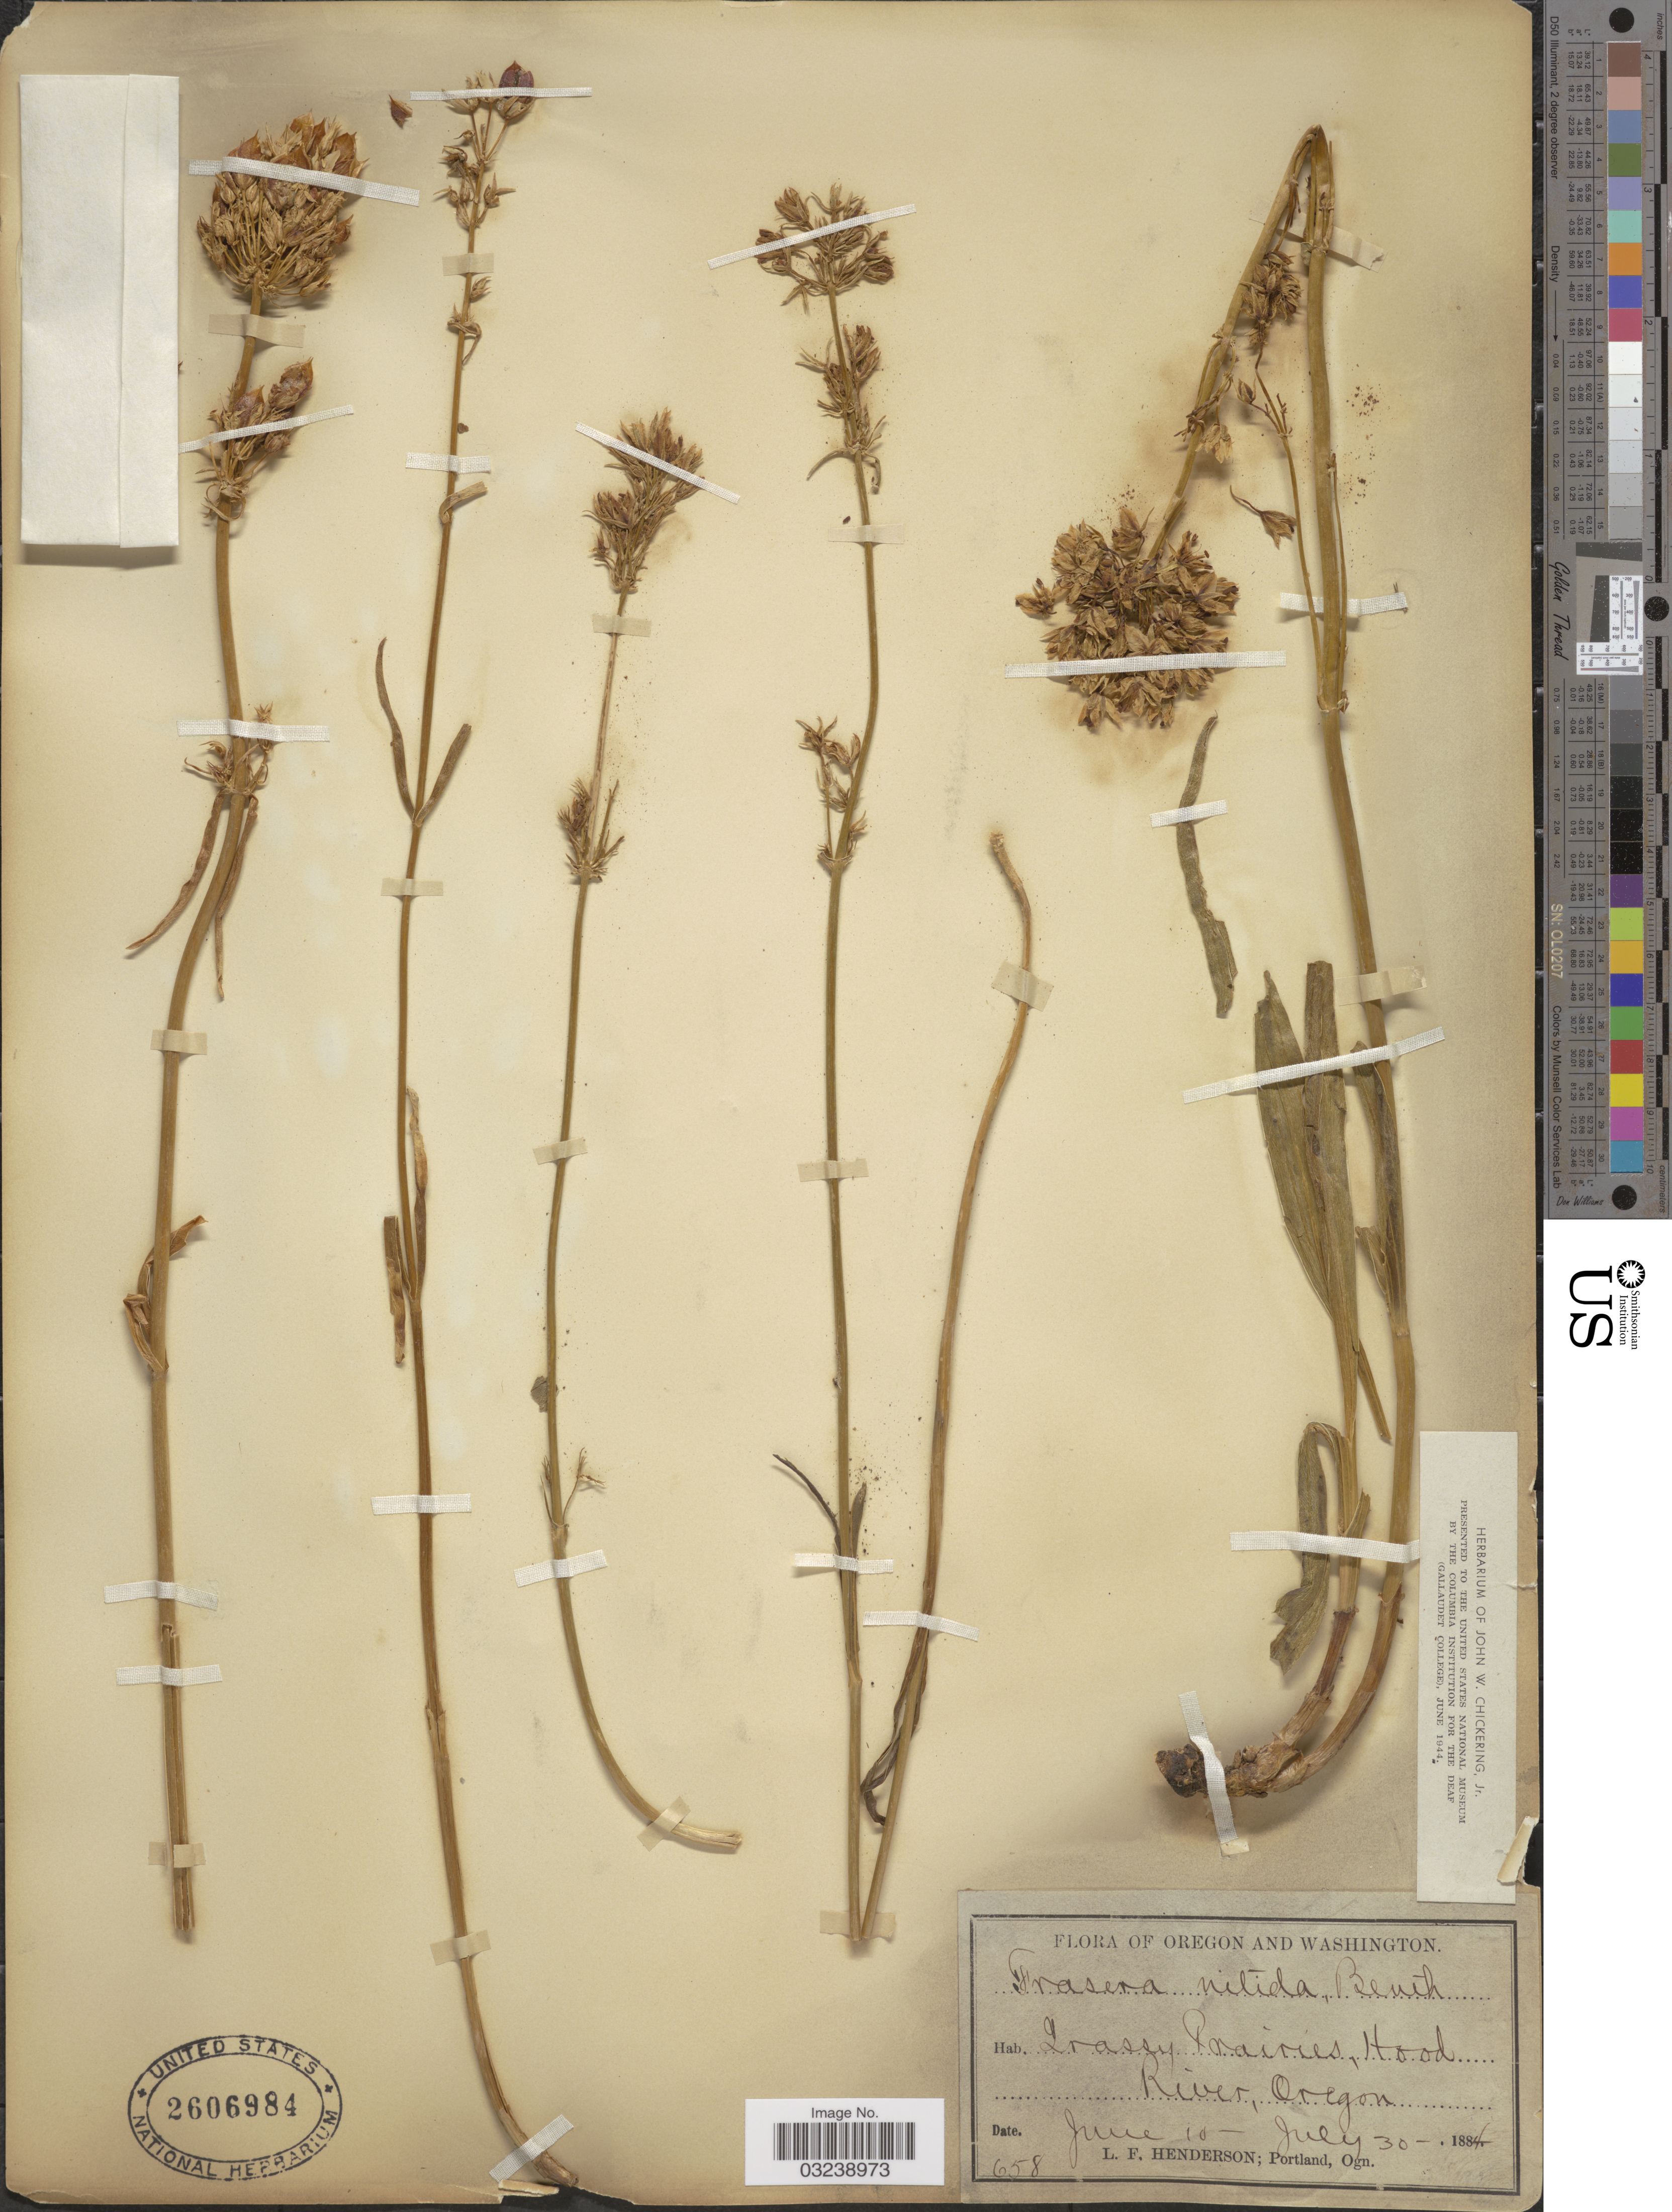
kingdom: Plantae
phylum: Tracheophyta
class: Magnoliopsida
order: Gentianales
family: Gentianaceae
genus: Frasera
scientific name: Frasera albicaulis var. nitida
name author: (Benth.) C.L. Hitchc.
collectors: L. Henderson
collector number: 658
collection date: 1884-06-10/1884-07-30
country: United States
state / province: Oregon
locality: Hood River.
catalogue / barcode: US 2606984